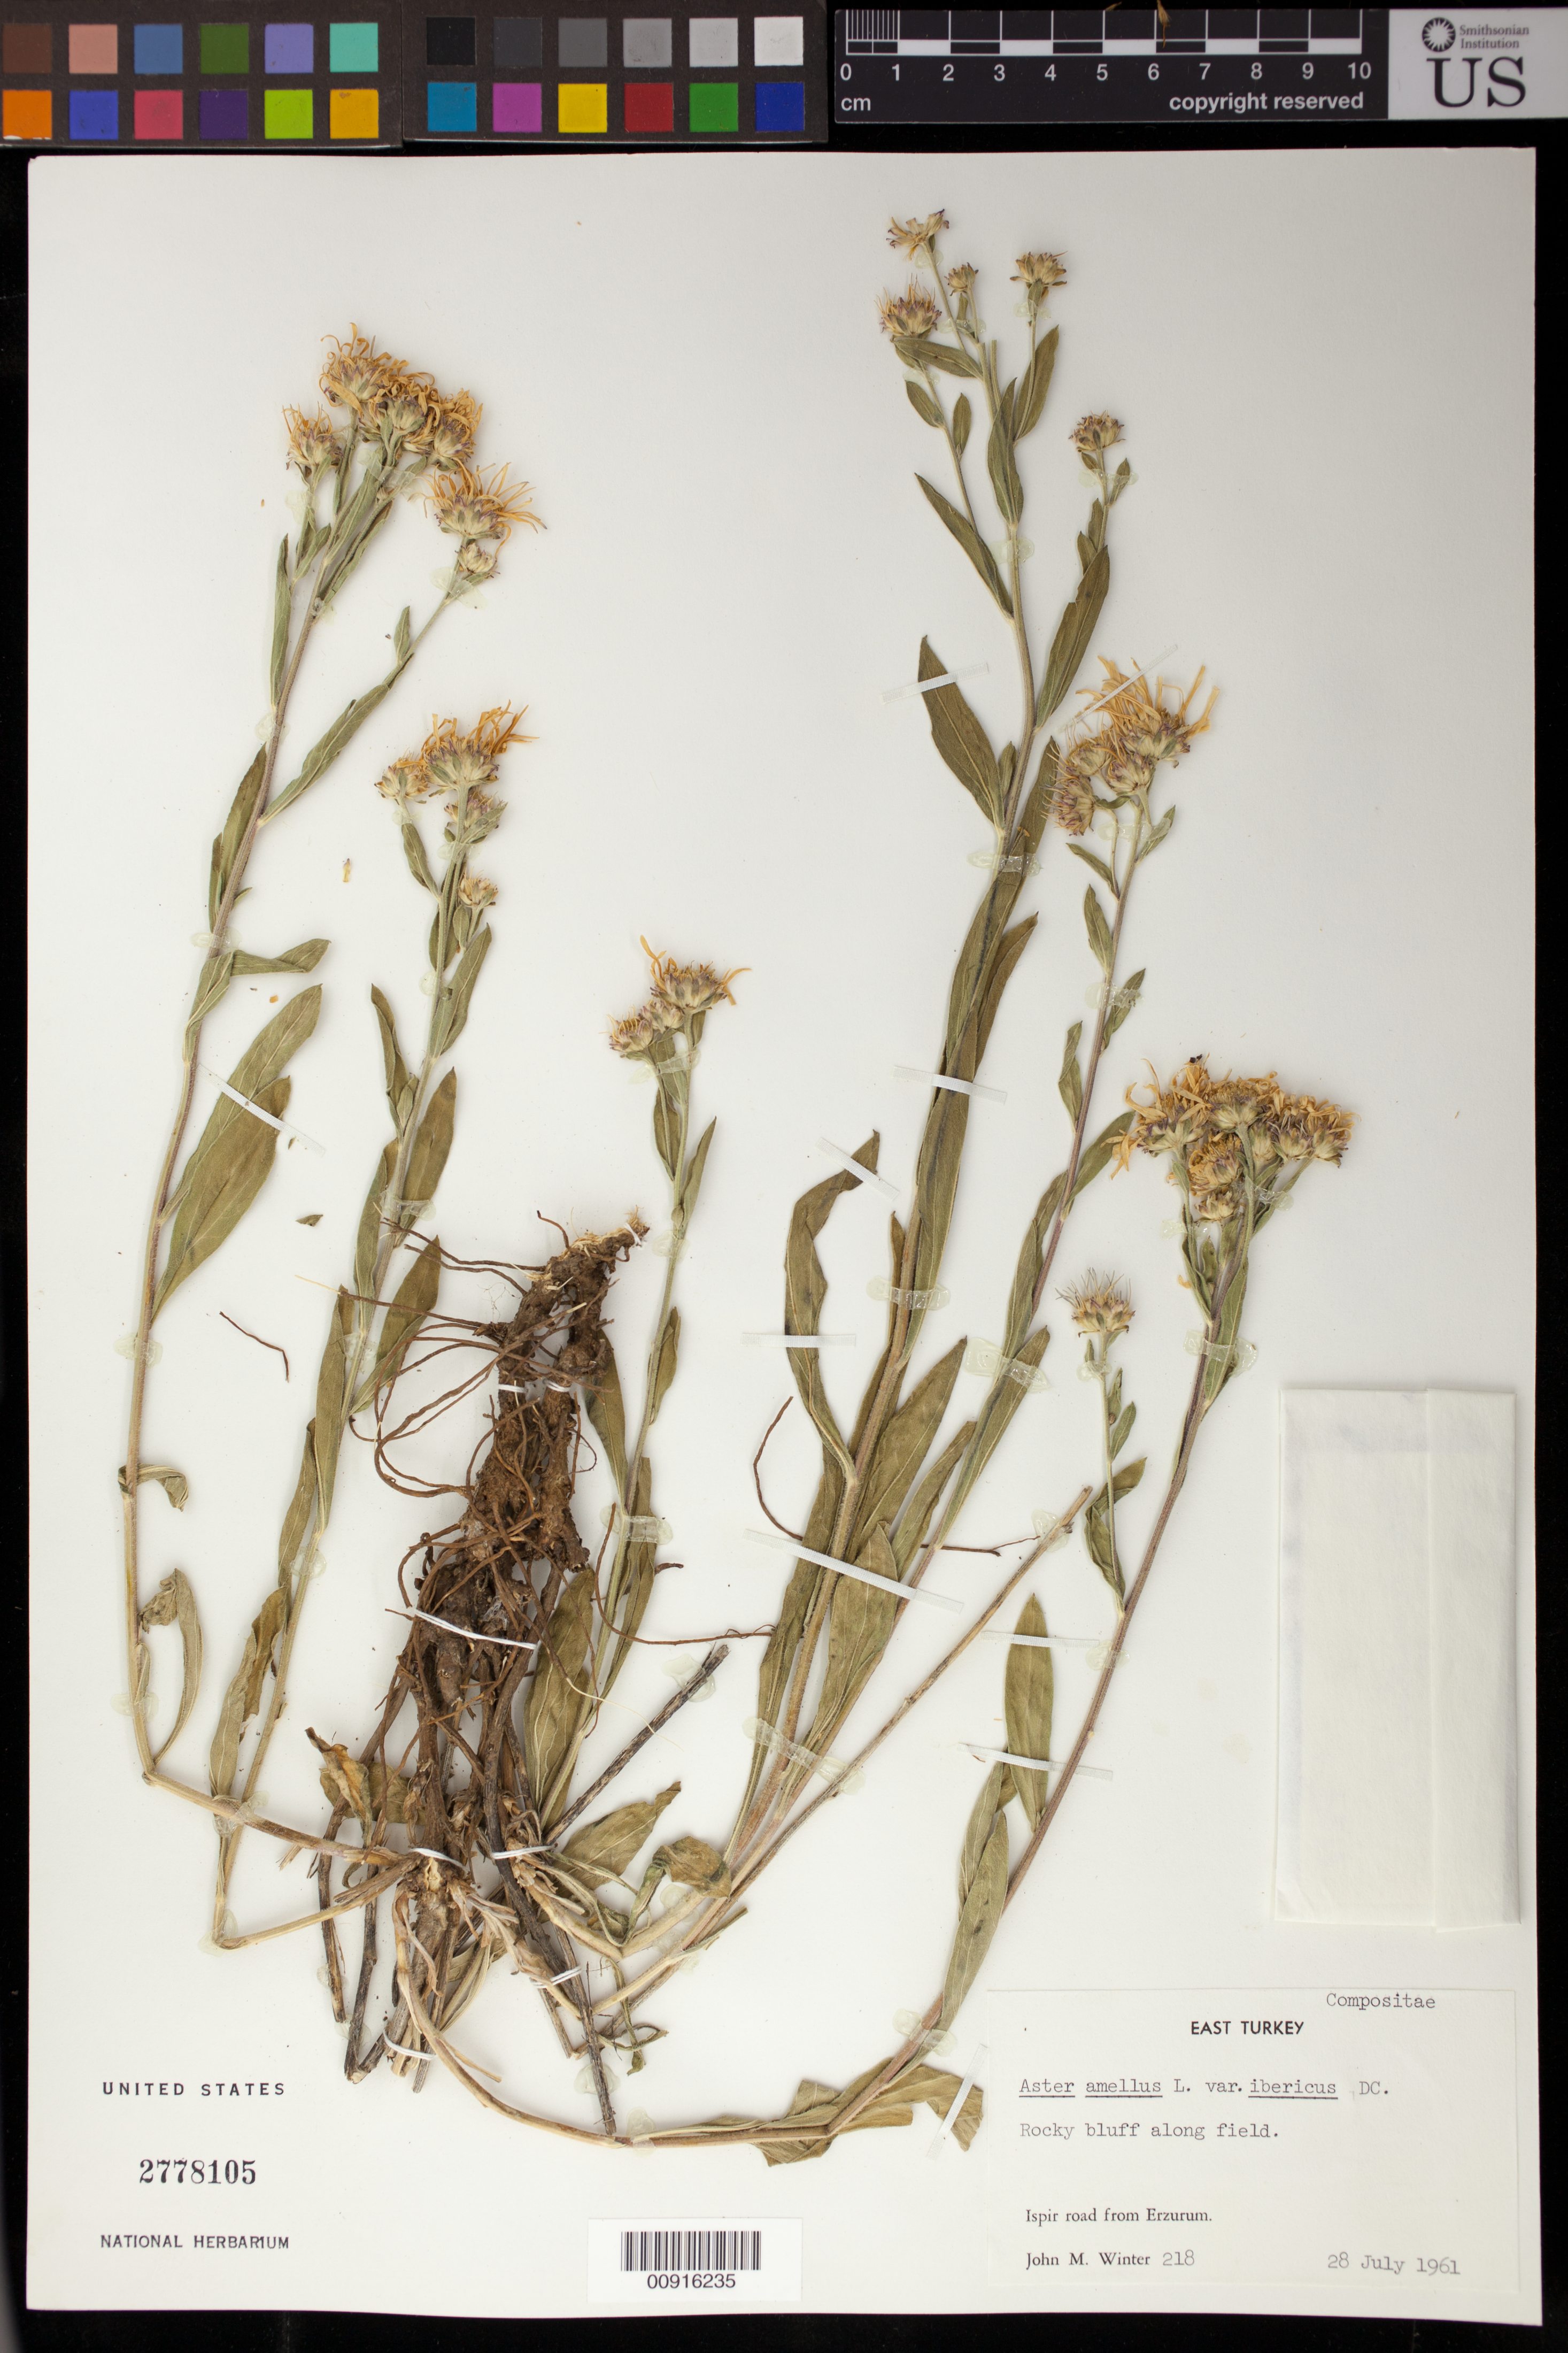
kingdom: Plantae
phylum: Tracheophyta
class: Magnoliopsida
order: Asterales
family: Asteraceae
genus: Aster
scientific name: Aster amellus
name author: L.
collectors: J. M. Winter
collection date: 1961-07-28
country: Turkey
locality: Ispir Road from Erzurum: Rocky bluff along field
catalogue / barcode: US 2778105